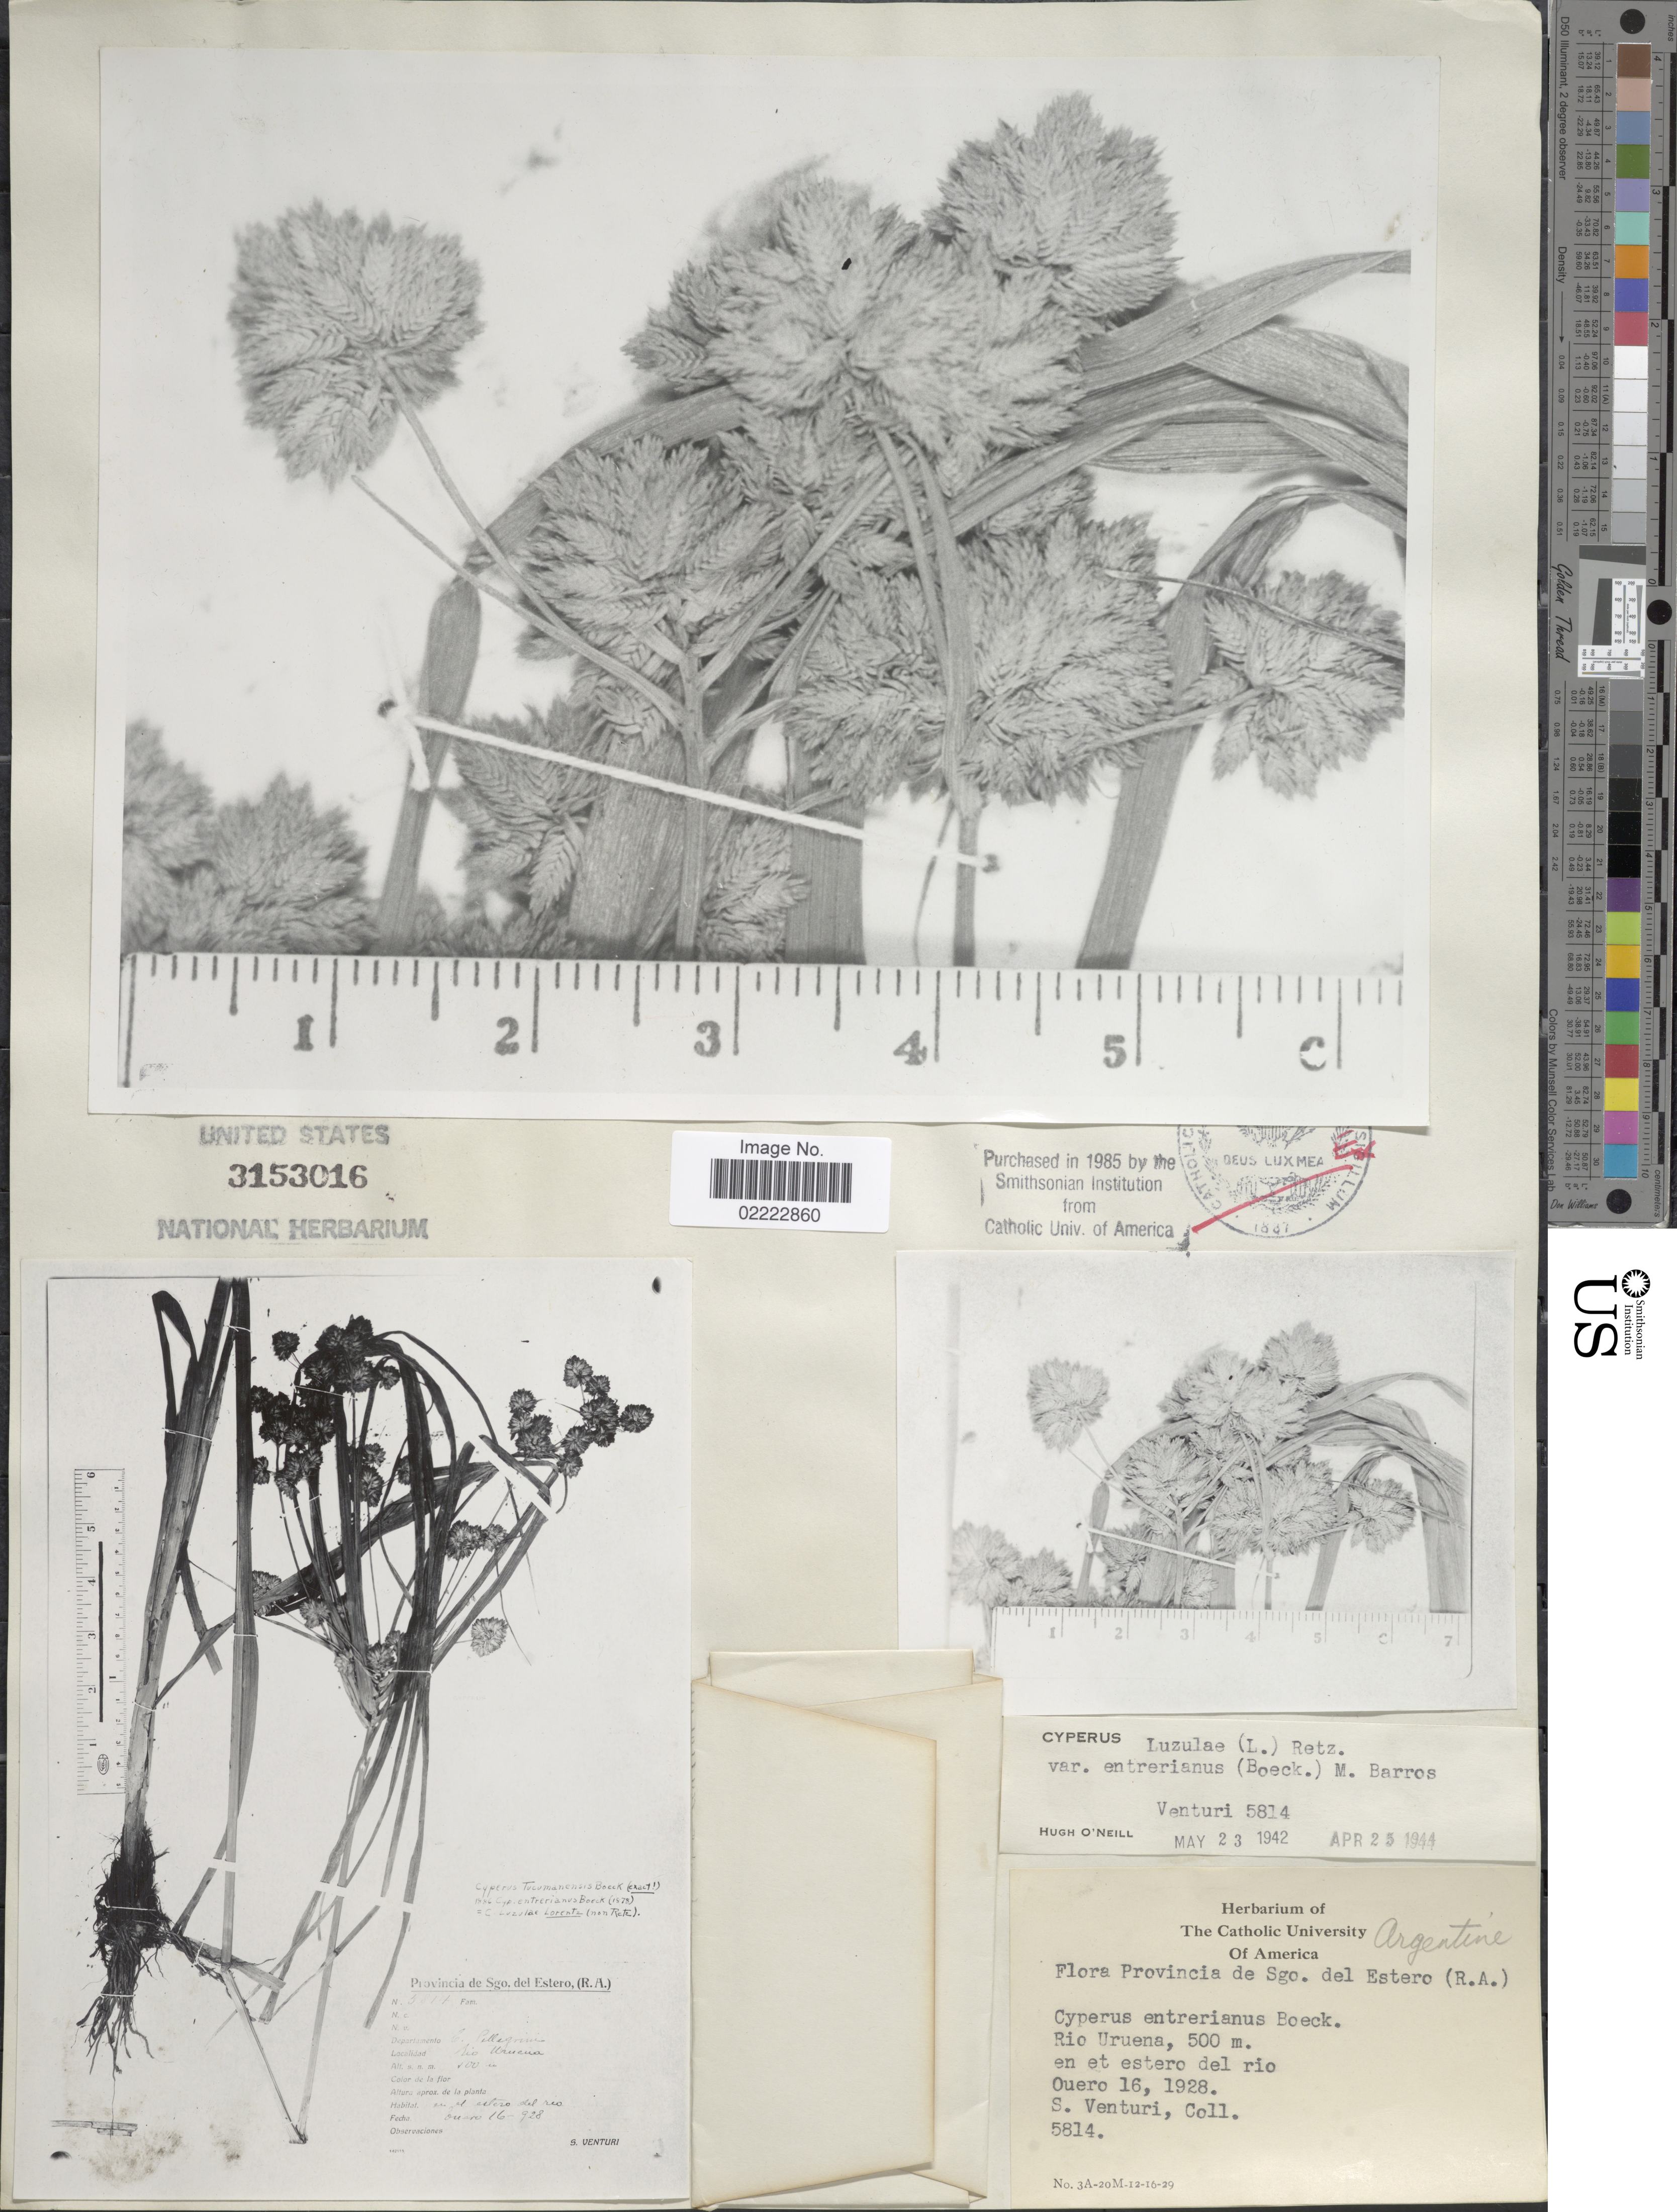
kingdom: Plantae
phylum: Tracheophyta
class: Liliopsida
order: Poales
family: Cyperaceae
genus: Cyperus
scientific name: Cyperus luzulae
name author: (L.) Rottb. ex Retz.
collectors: S. Venturi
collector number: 5814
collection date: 1928-01-16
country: Argentina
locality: (R.A.) Rio Uruena, en et estero del rio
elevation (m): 500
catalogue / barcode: US 3153016